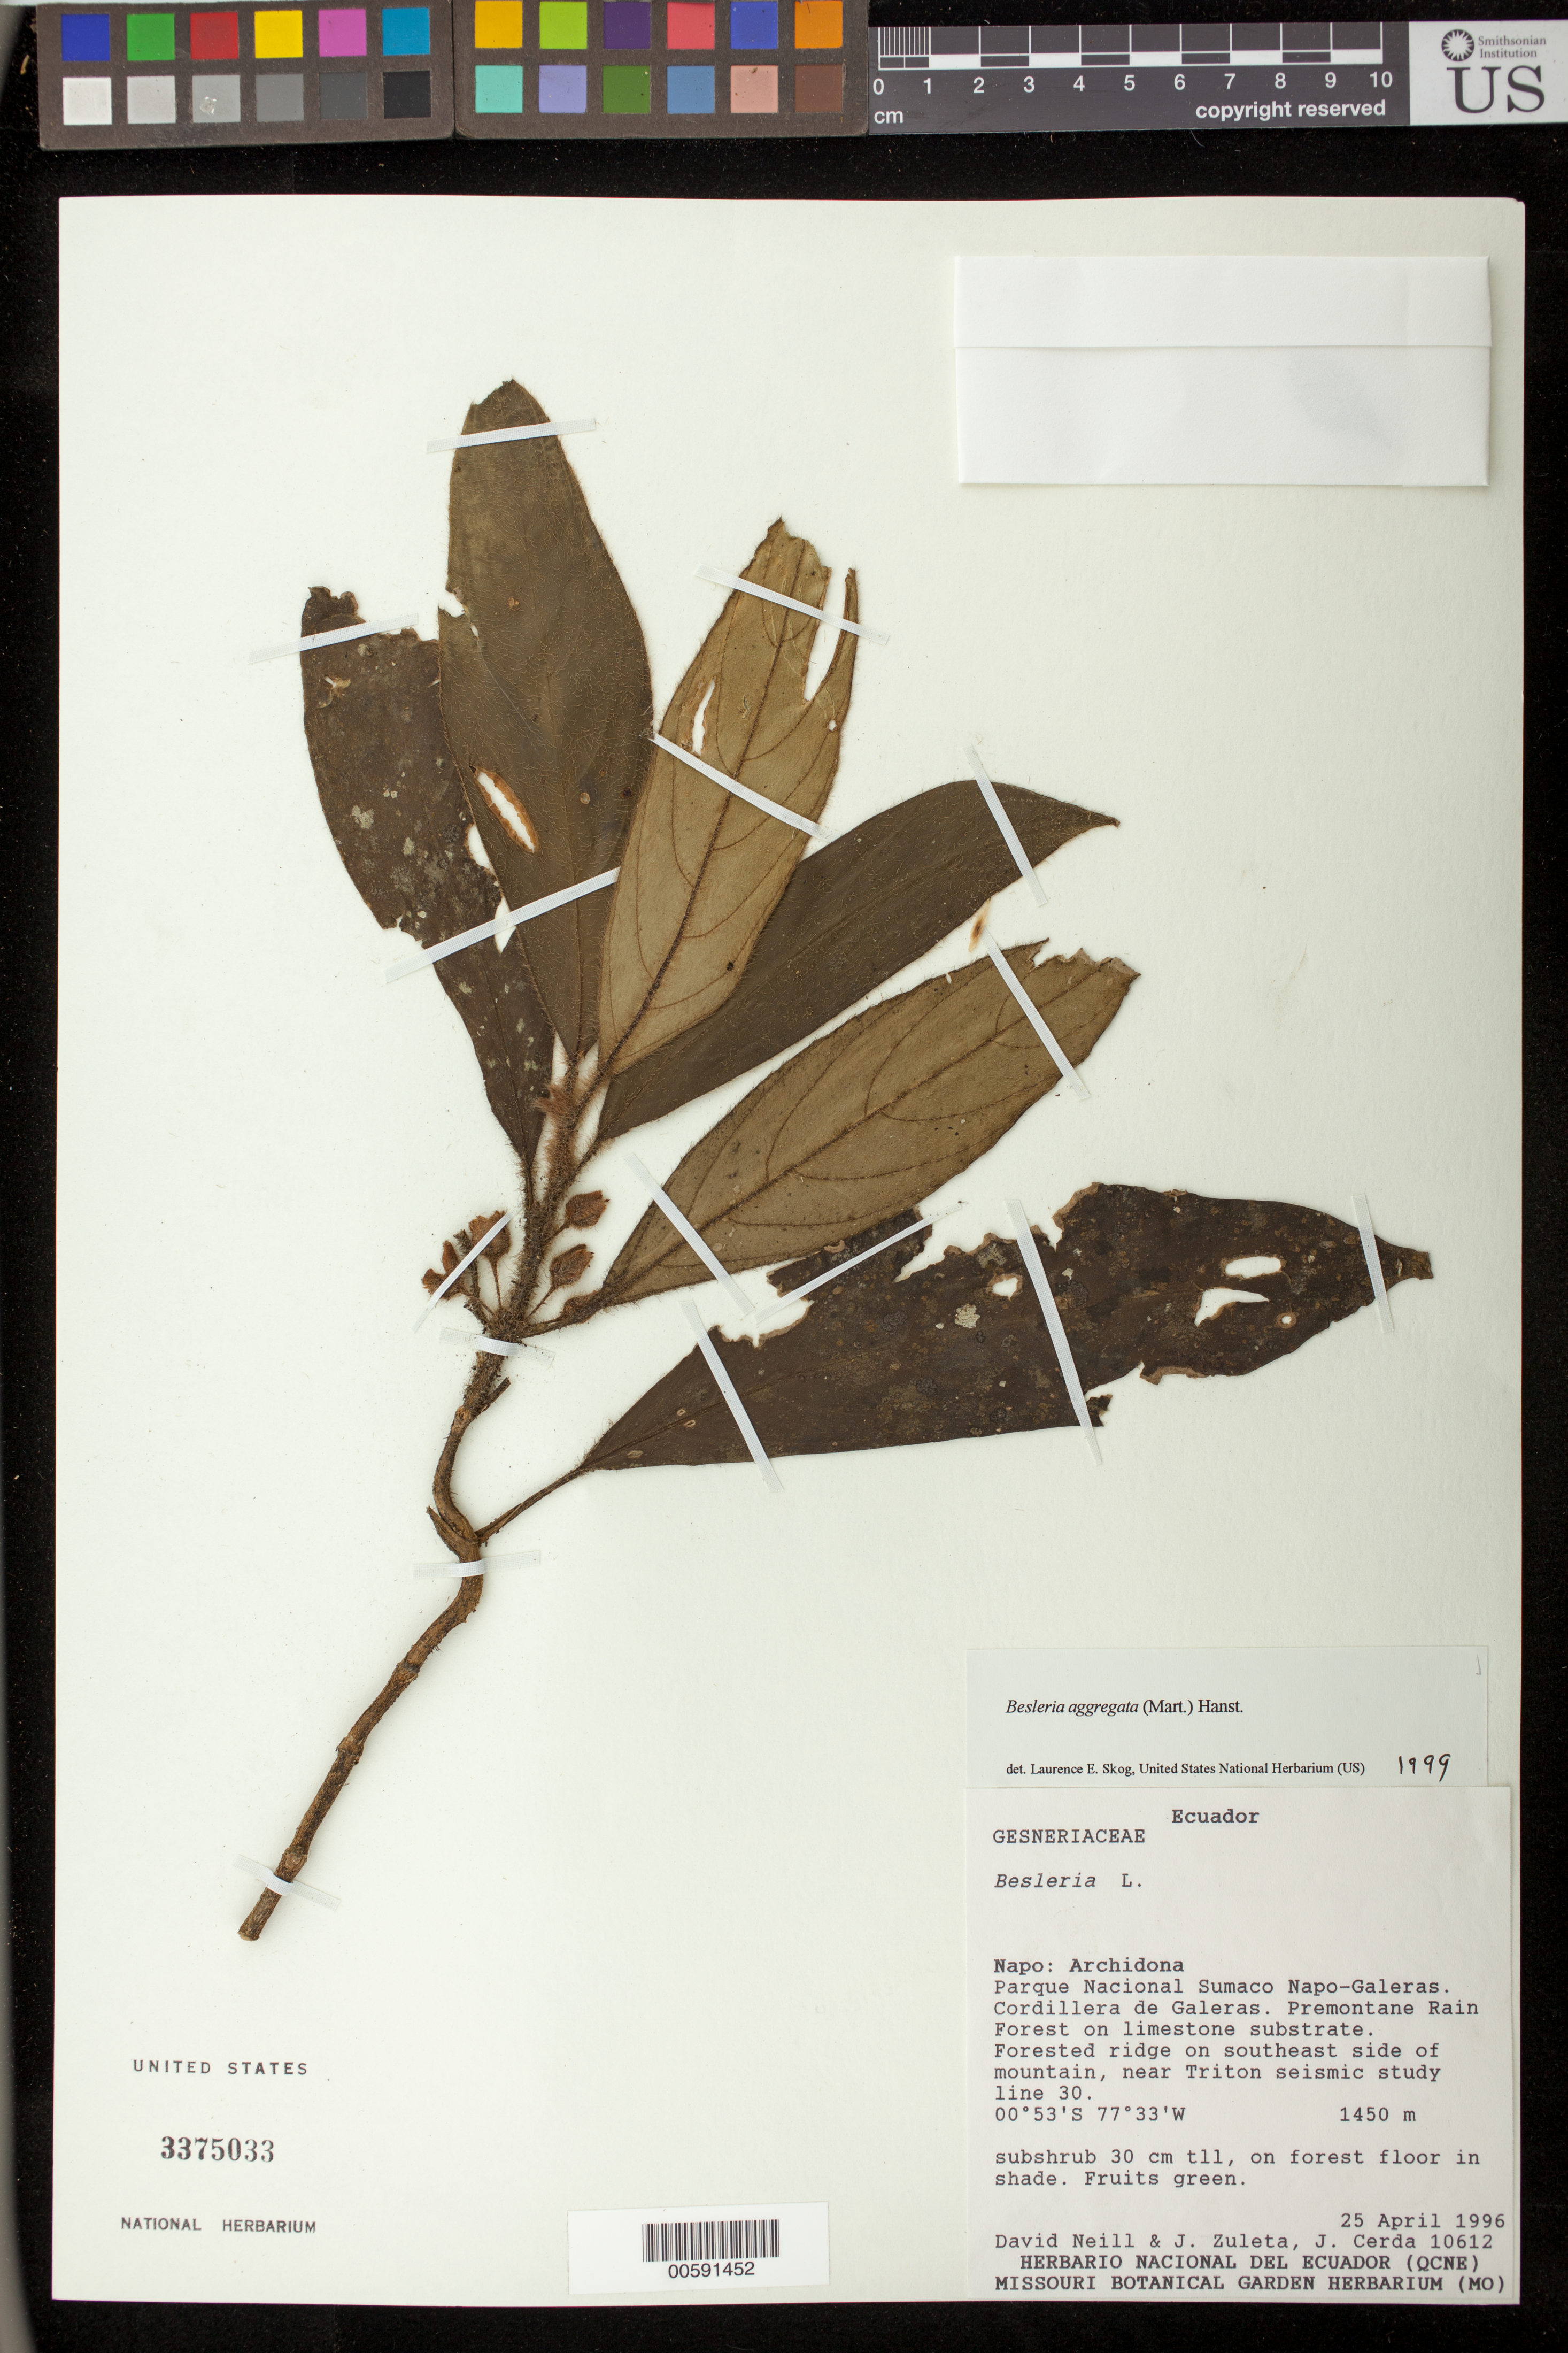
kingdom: Plantae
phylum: Tracheophyta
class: Magnoliopsida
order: Lamiales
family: Gesneriaceae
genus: Besleria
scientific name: Besleria aggregata var. aggregata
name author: (Mart.) Hanst.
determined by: Skog, Laurence E.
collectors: D. A. Neill, J. Zuleta & J. Cerda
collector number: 10612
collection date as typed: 25 Apr 1996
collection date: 1996-04-25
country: Ecuador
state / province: Napo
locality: Archidona. Parque Nacional Sumaco Napo-Galeras, Cordillera de Galeras, near Triton seismic study line 30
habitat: Premontane rain forest on limestone substrate, forested ridge on southeast side of mountain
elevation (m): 1450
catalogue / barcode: US 3375033